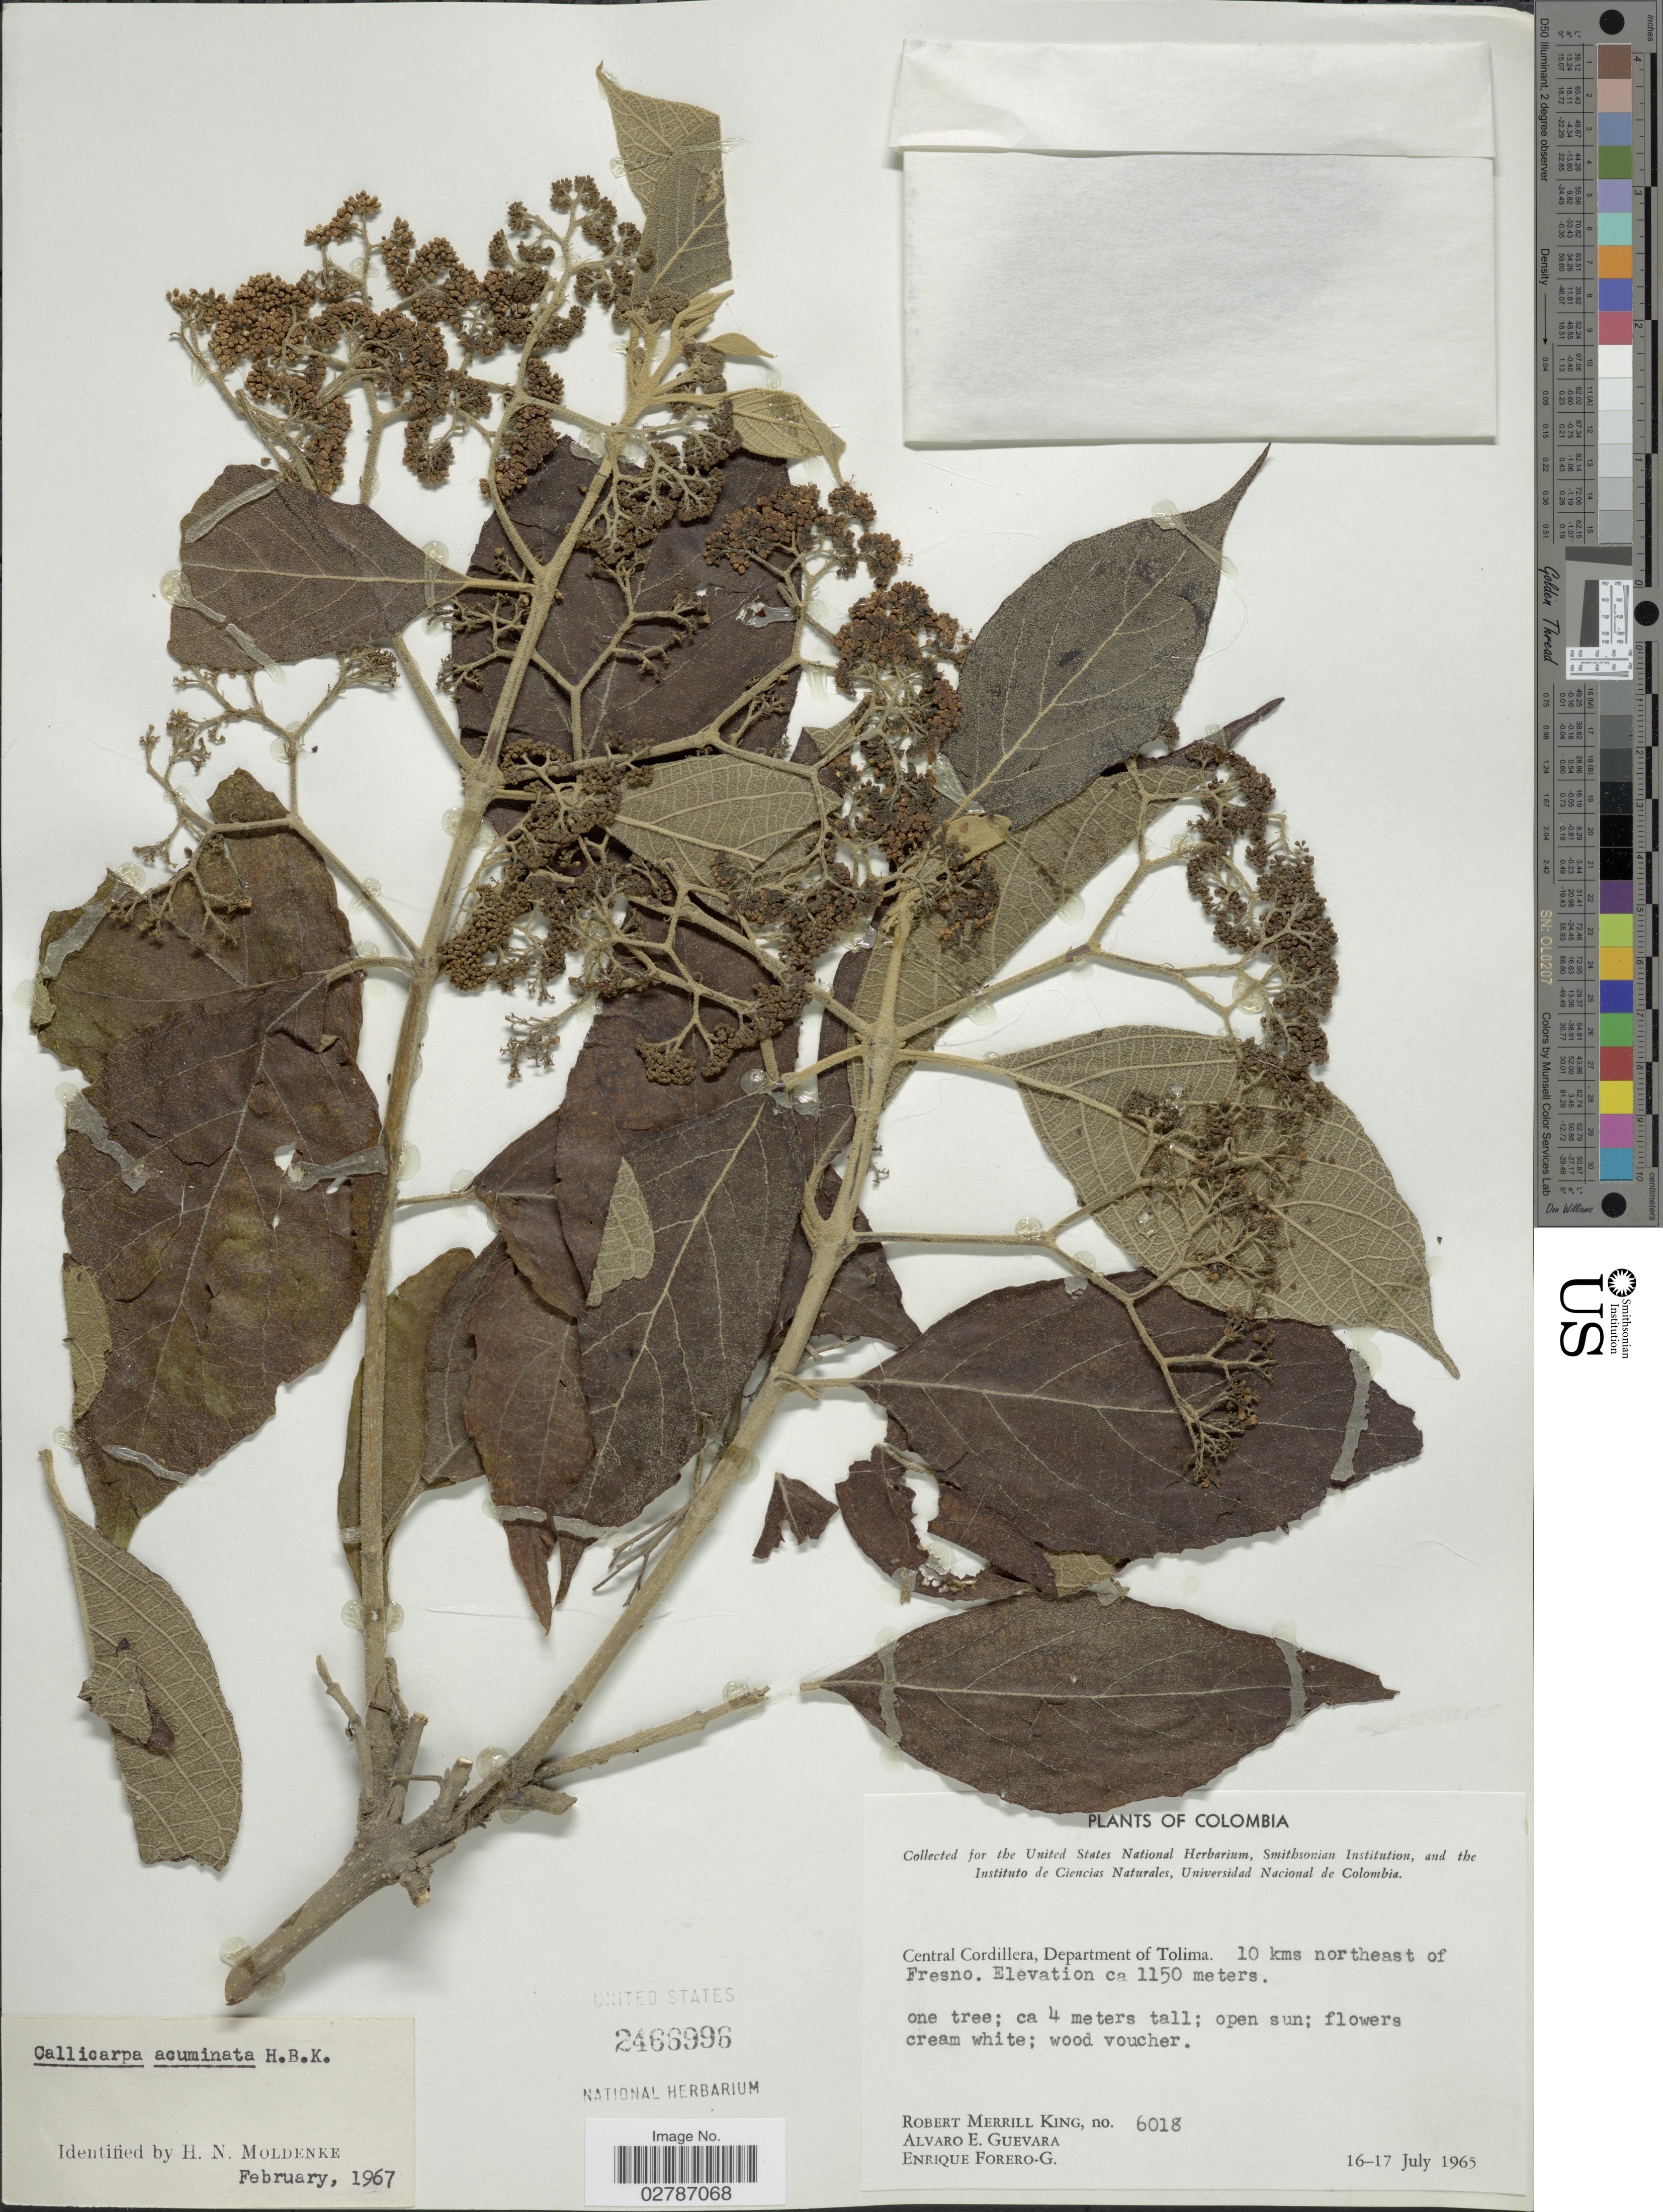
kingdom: Plantae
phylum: Tracheophyta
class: Magnoliopsida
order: Lamiales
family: Lamiaceae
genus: Callicarpa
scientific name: Callicarpa acuminata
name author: Kunth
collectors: R. M. King, A. E. Guevara & E. Forero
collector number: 6018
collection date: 1965-07-16/1965-07-17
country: Colombia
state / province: Tolima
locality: Central Cordillera, Department of Tolima. 10 kms northeast of Fresno.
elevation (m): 1150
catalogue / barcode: US 2466996